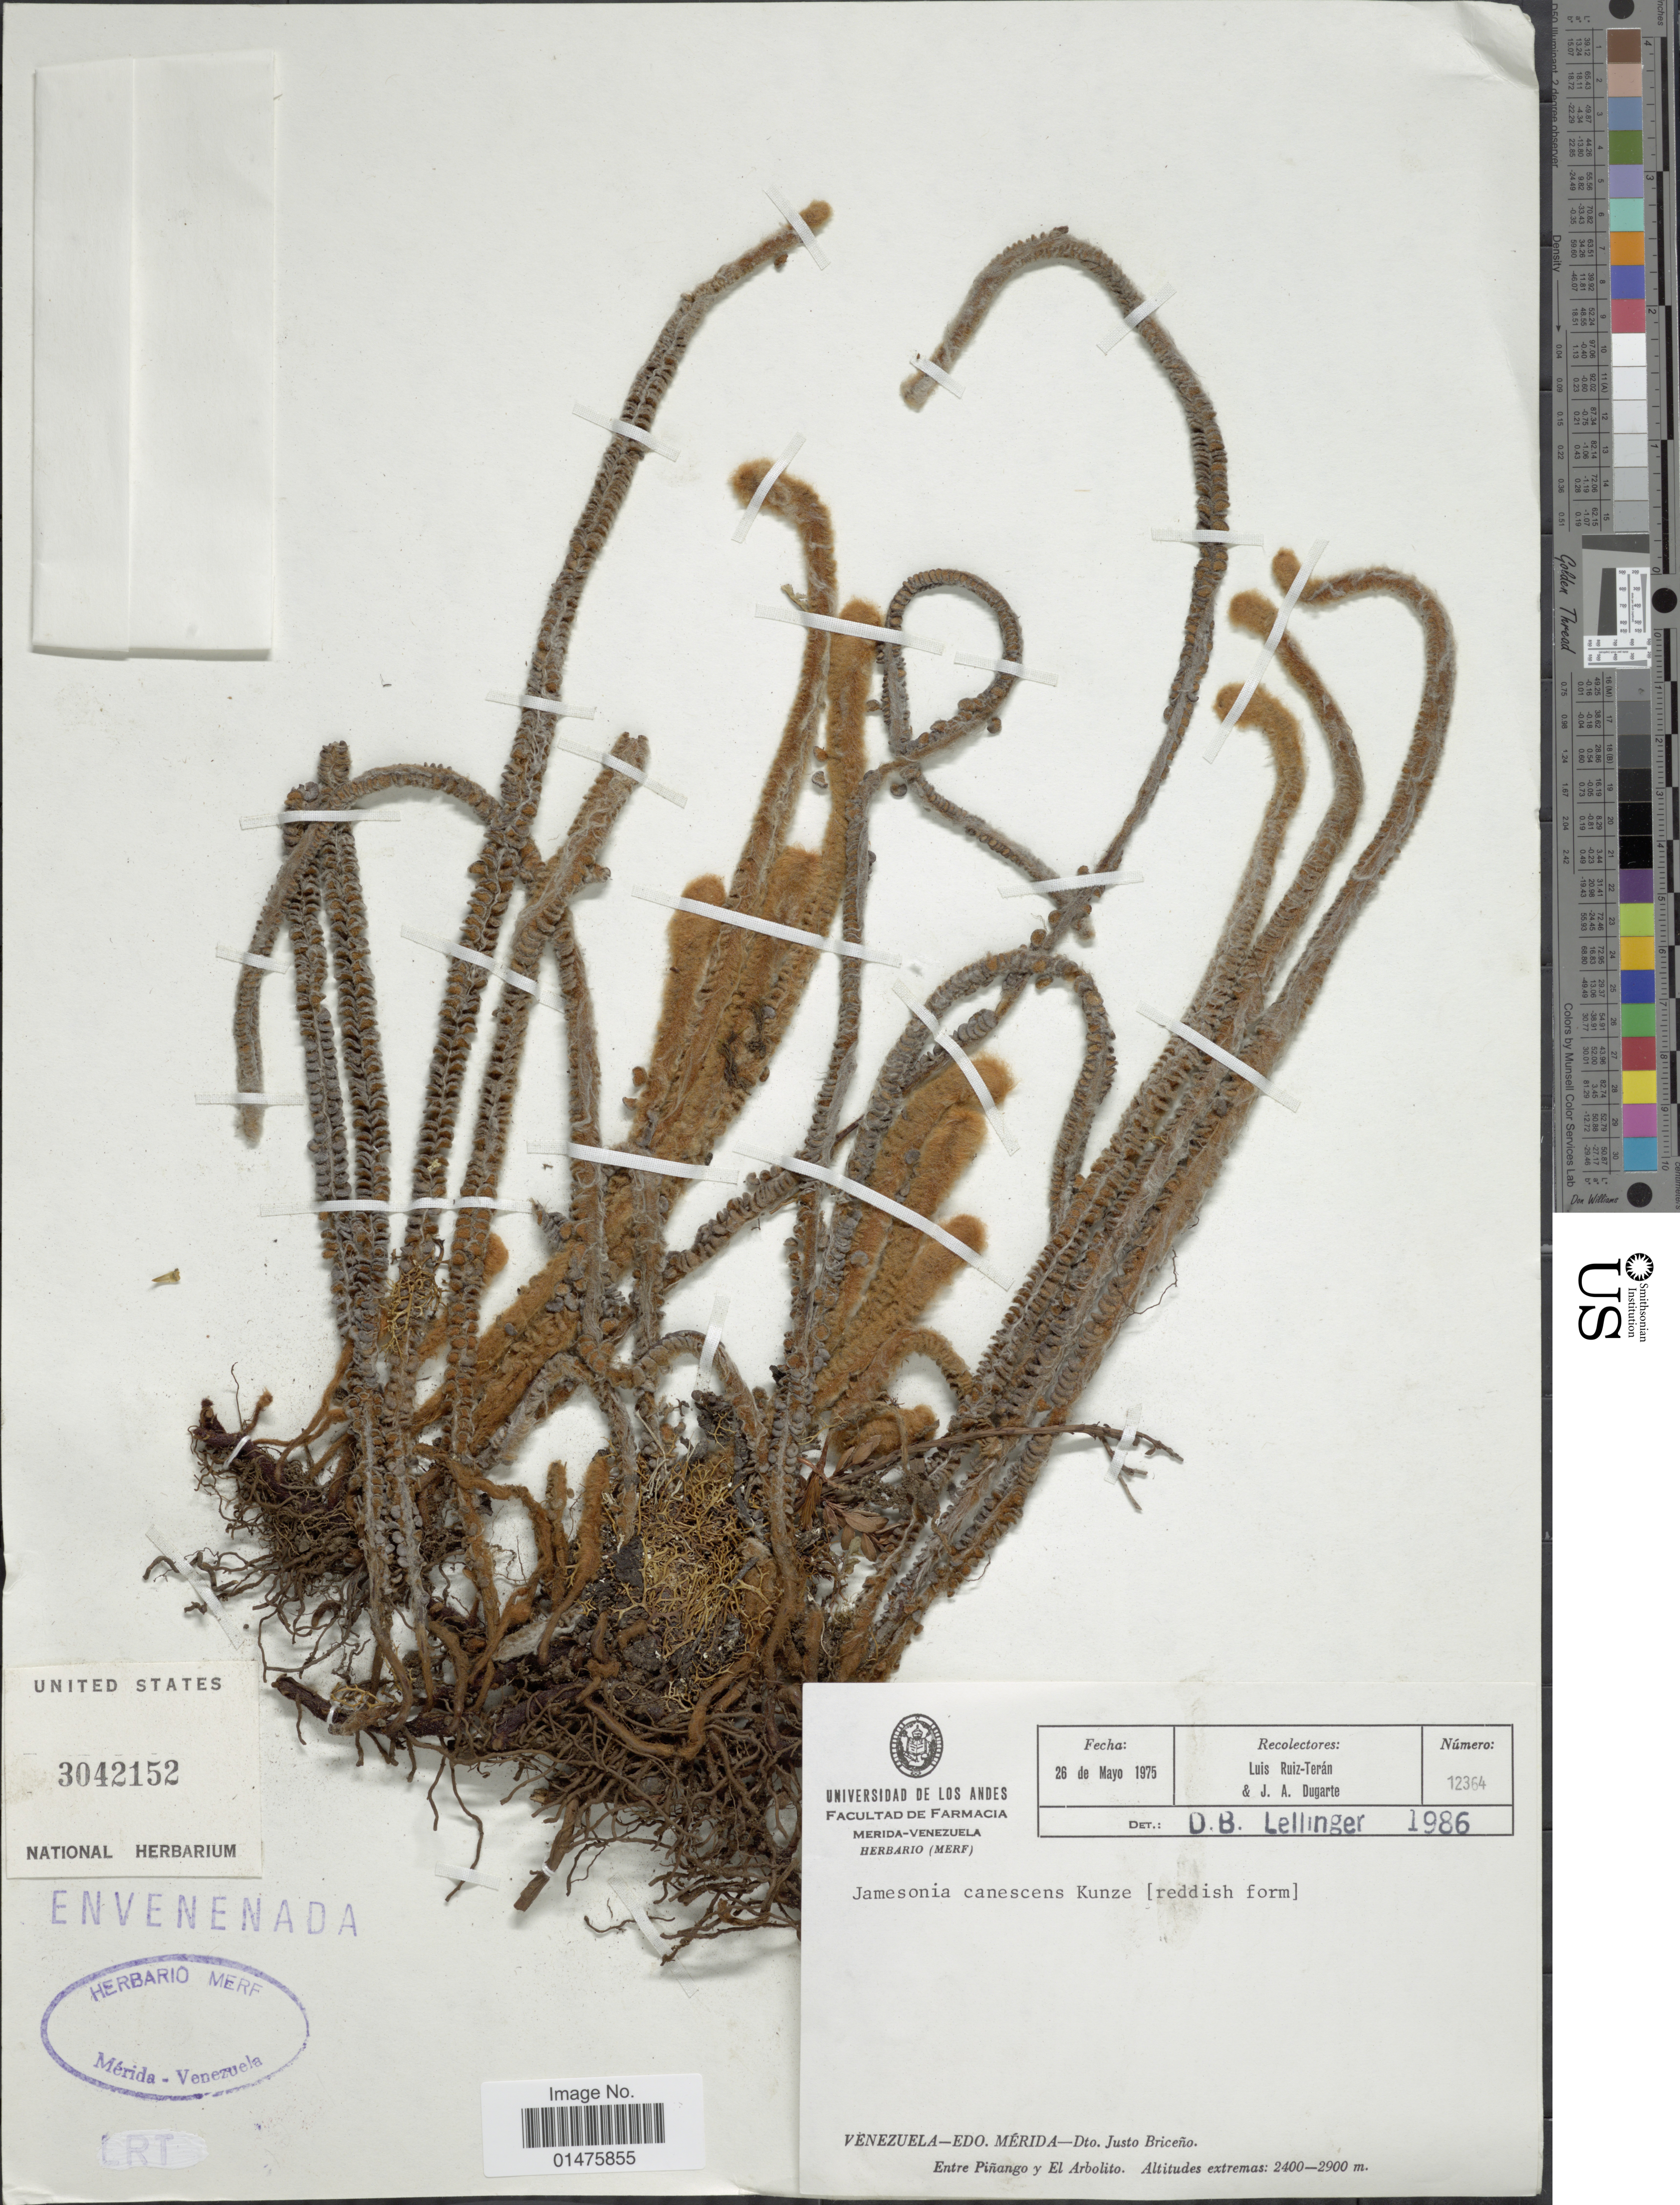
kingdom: Plantae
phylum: Tracheophyta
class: Polypodiopsida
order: Polypodiales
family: Pteridaceae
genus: Jamesonia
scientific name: Jamesonia canescens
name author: Kunze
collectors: L. Teran & J. Dugarte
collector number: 12364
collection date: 1975-05-26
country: Venezuela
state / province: Mérida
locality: Dto Justo Briceño. Entre Piñango y El Arbolito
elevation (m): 2400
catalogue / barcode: US 3042152